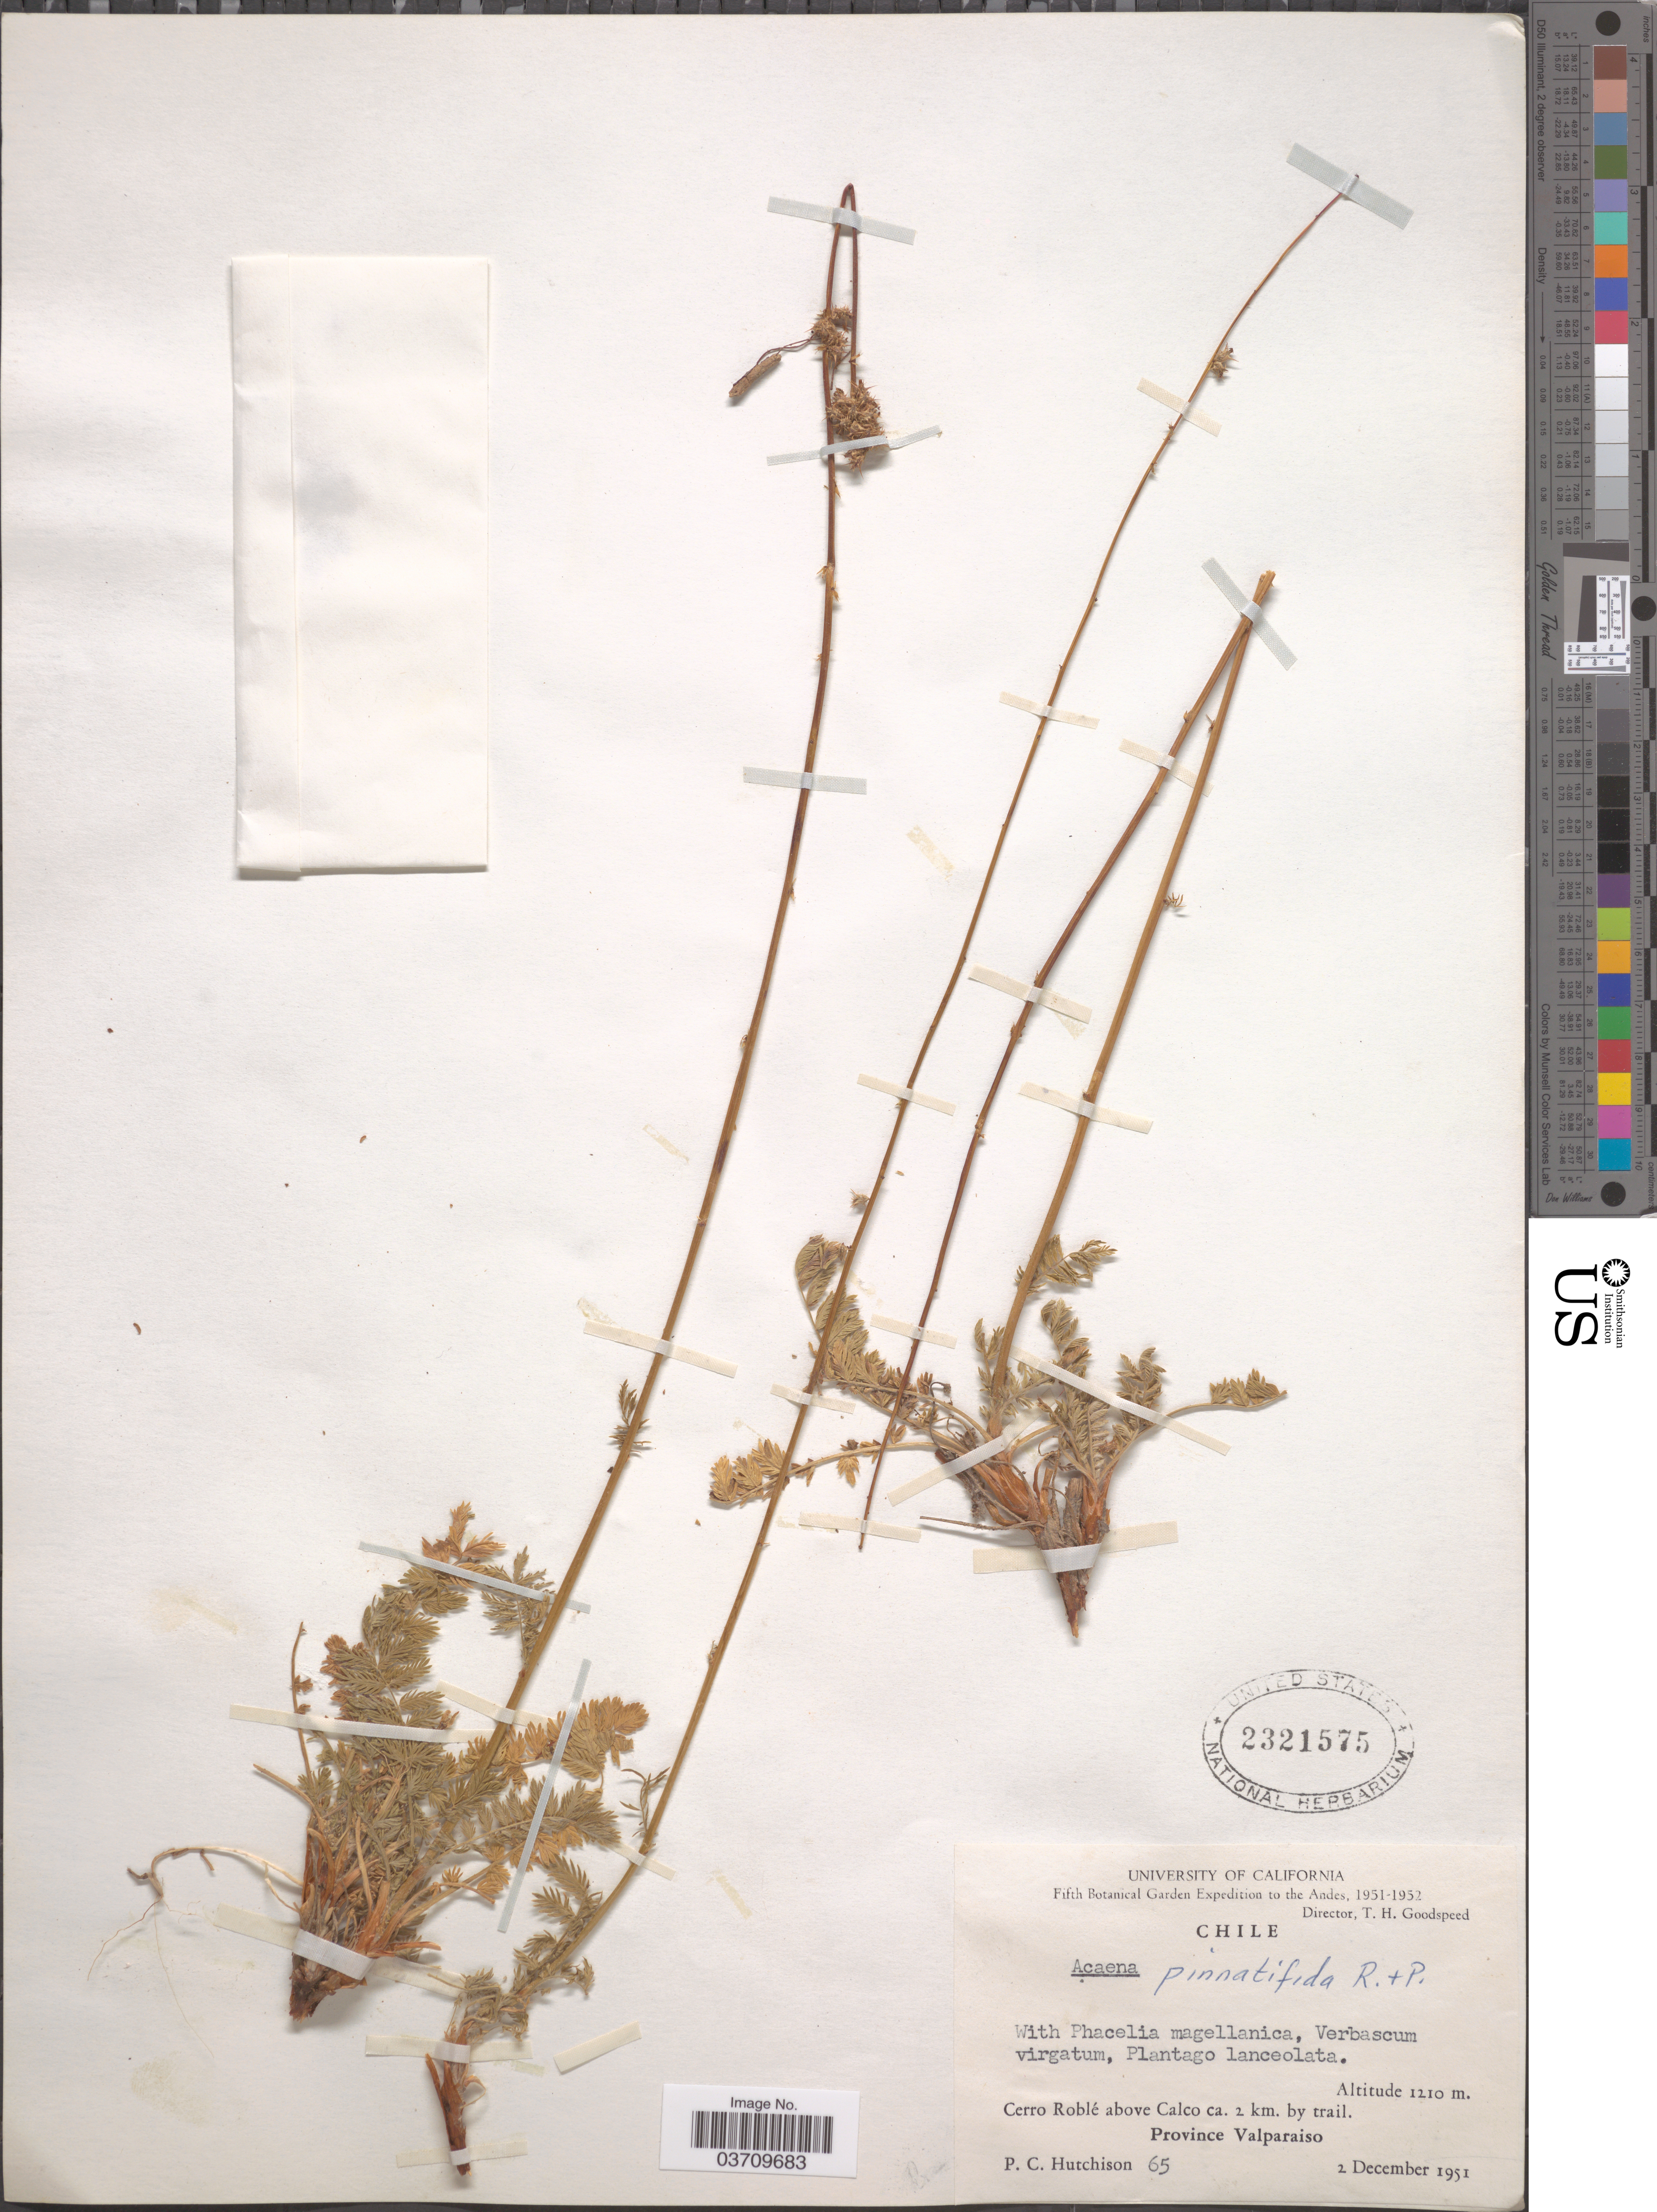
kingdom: Plantae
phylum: Tracheophyta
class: Magnoliopsida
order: Rosales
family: Rosaceae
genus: Acaena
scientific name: Acaena pinnatifida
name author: Ruiz & Pav.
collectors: P. C. Hutchison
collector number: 65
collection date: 1951-12-02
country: Chile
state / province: Valparaíso (V)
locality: Andes. Cerro Roblé above Calco ca. 2 km. by trail.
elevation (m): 1210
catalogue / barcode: US 2321575